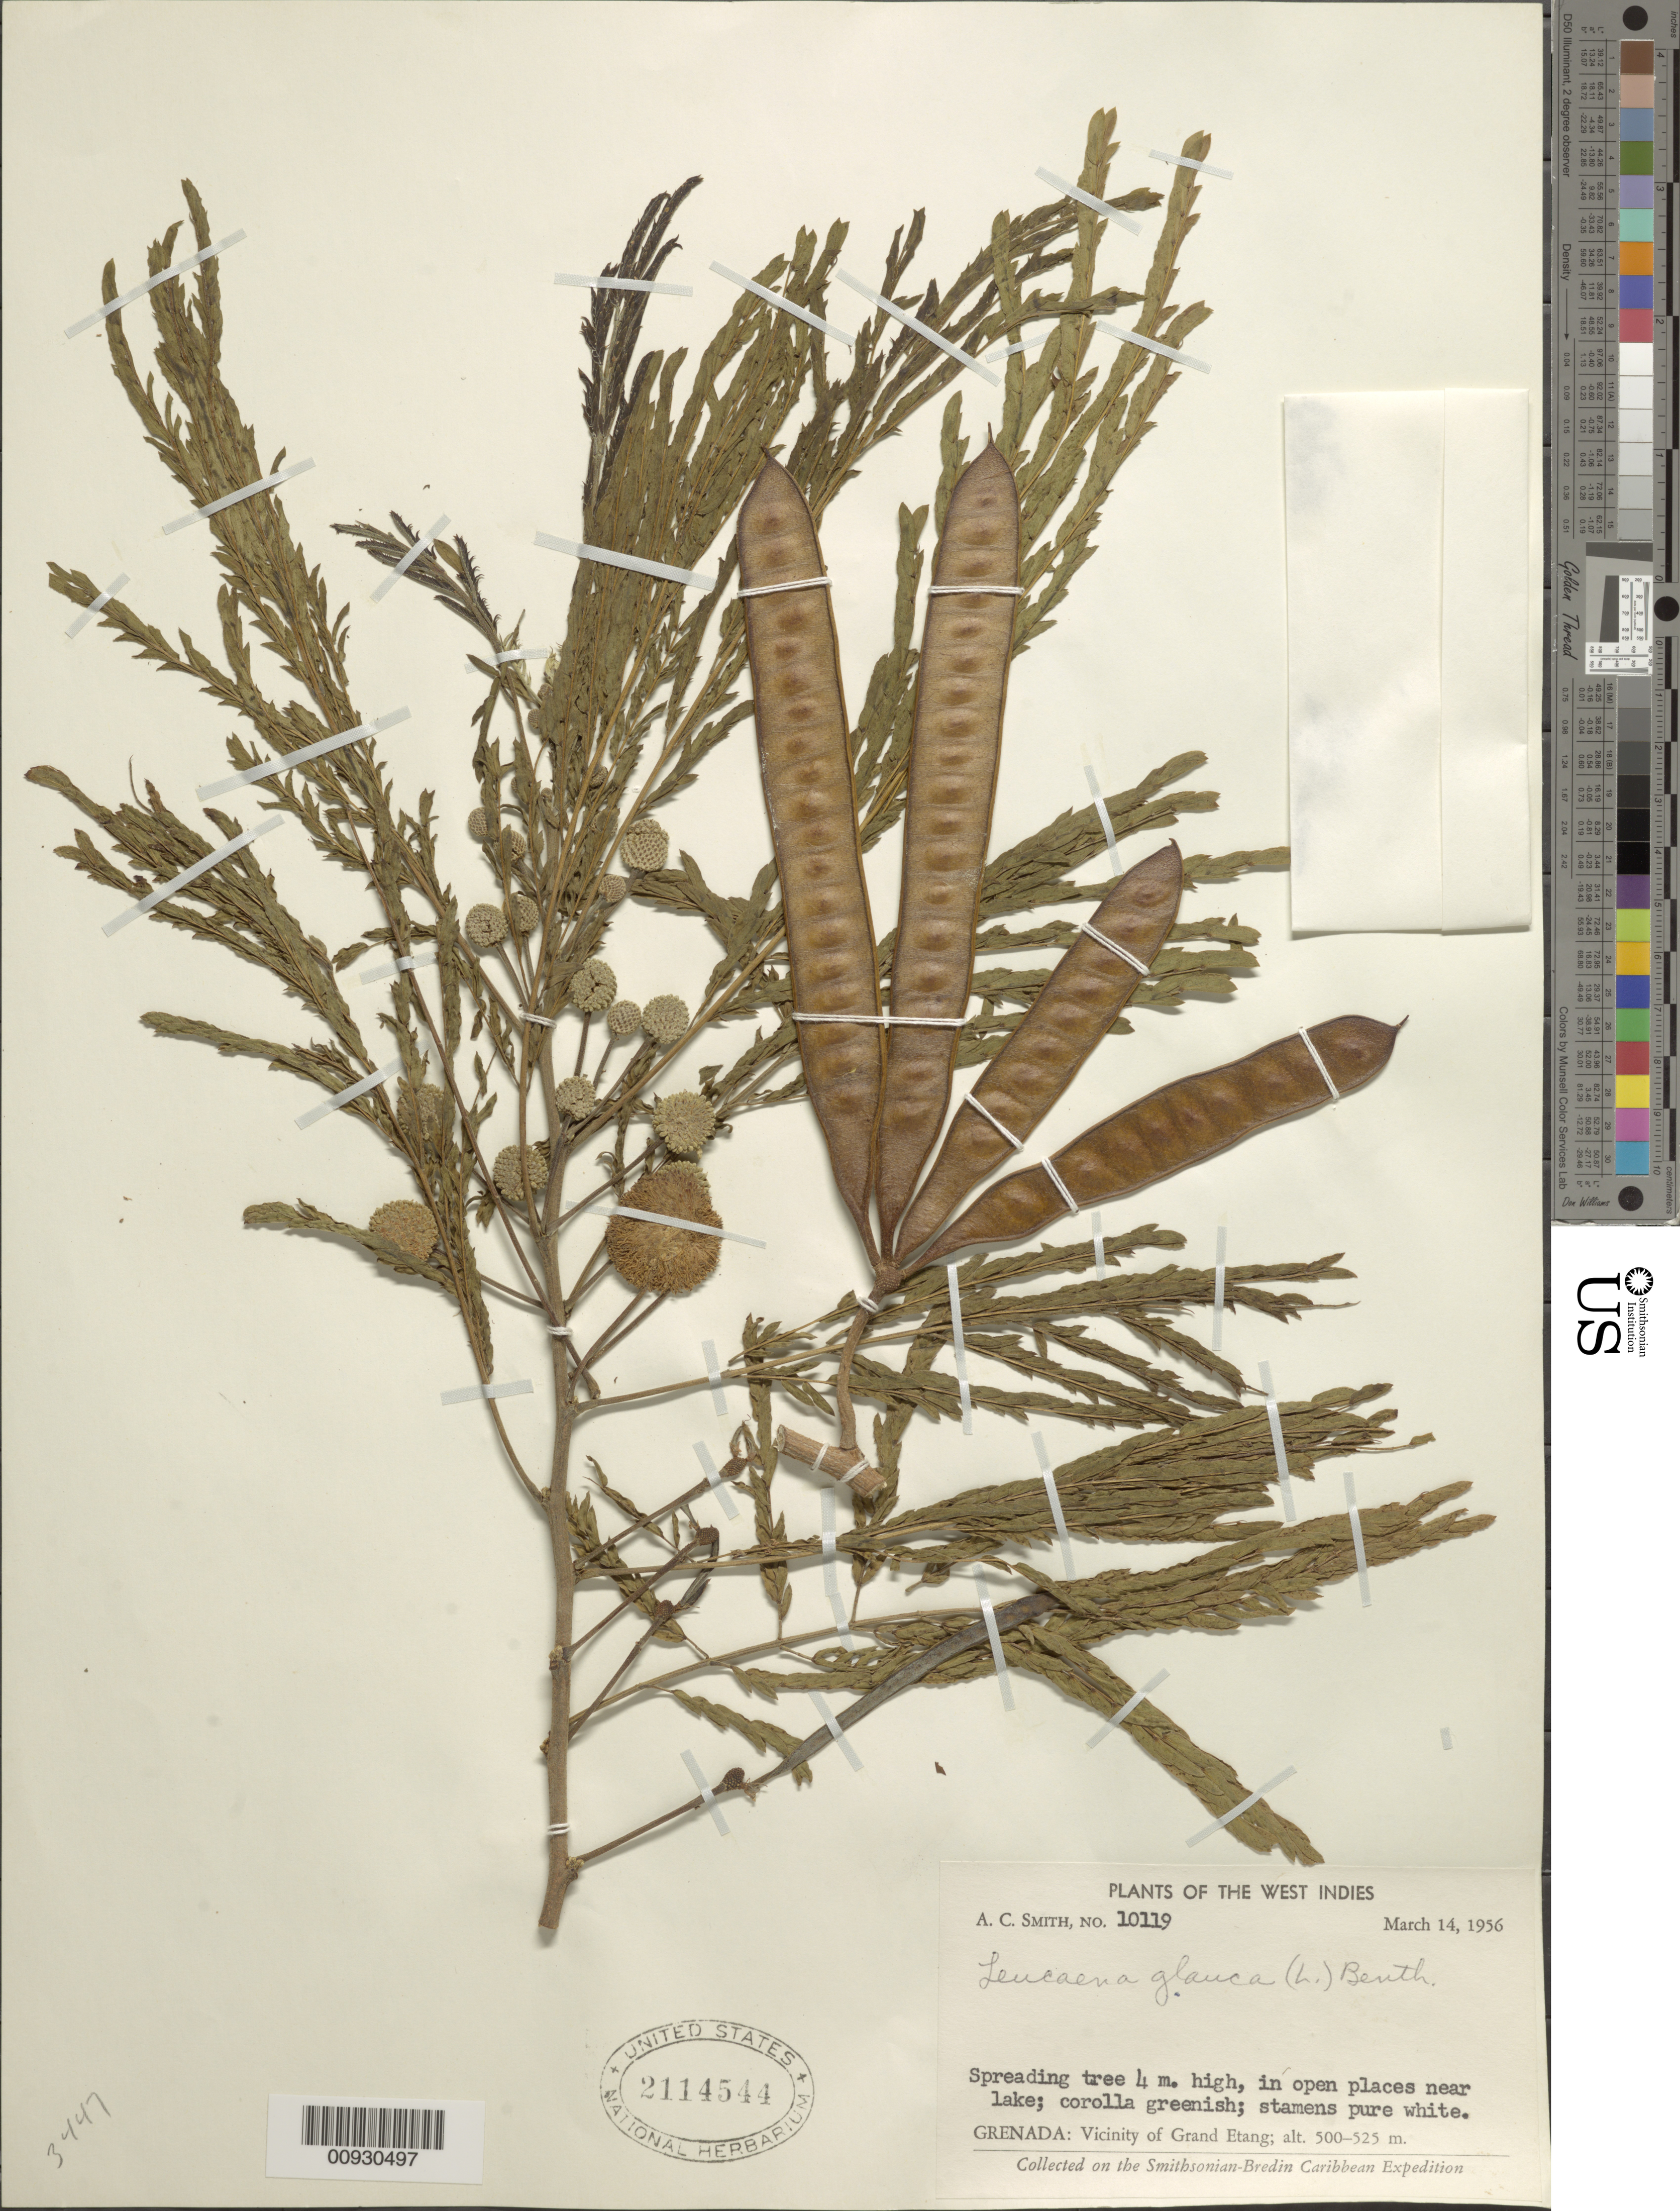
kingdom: Plantae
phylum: Tracheophyta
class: Magnoliopsida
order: Fabales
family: Fabaceae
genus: Leucaena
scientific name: Leucaena leucocephala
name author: (Lam.) de Wit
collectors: A. C. Smith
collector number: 10119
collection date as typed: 14 Mar 1956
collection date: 1956-03-14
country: Grenada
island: Grenada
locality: Vicinity of Grand Etang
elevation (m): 500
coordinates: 0 N, 0 E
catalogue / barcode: US 2114544